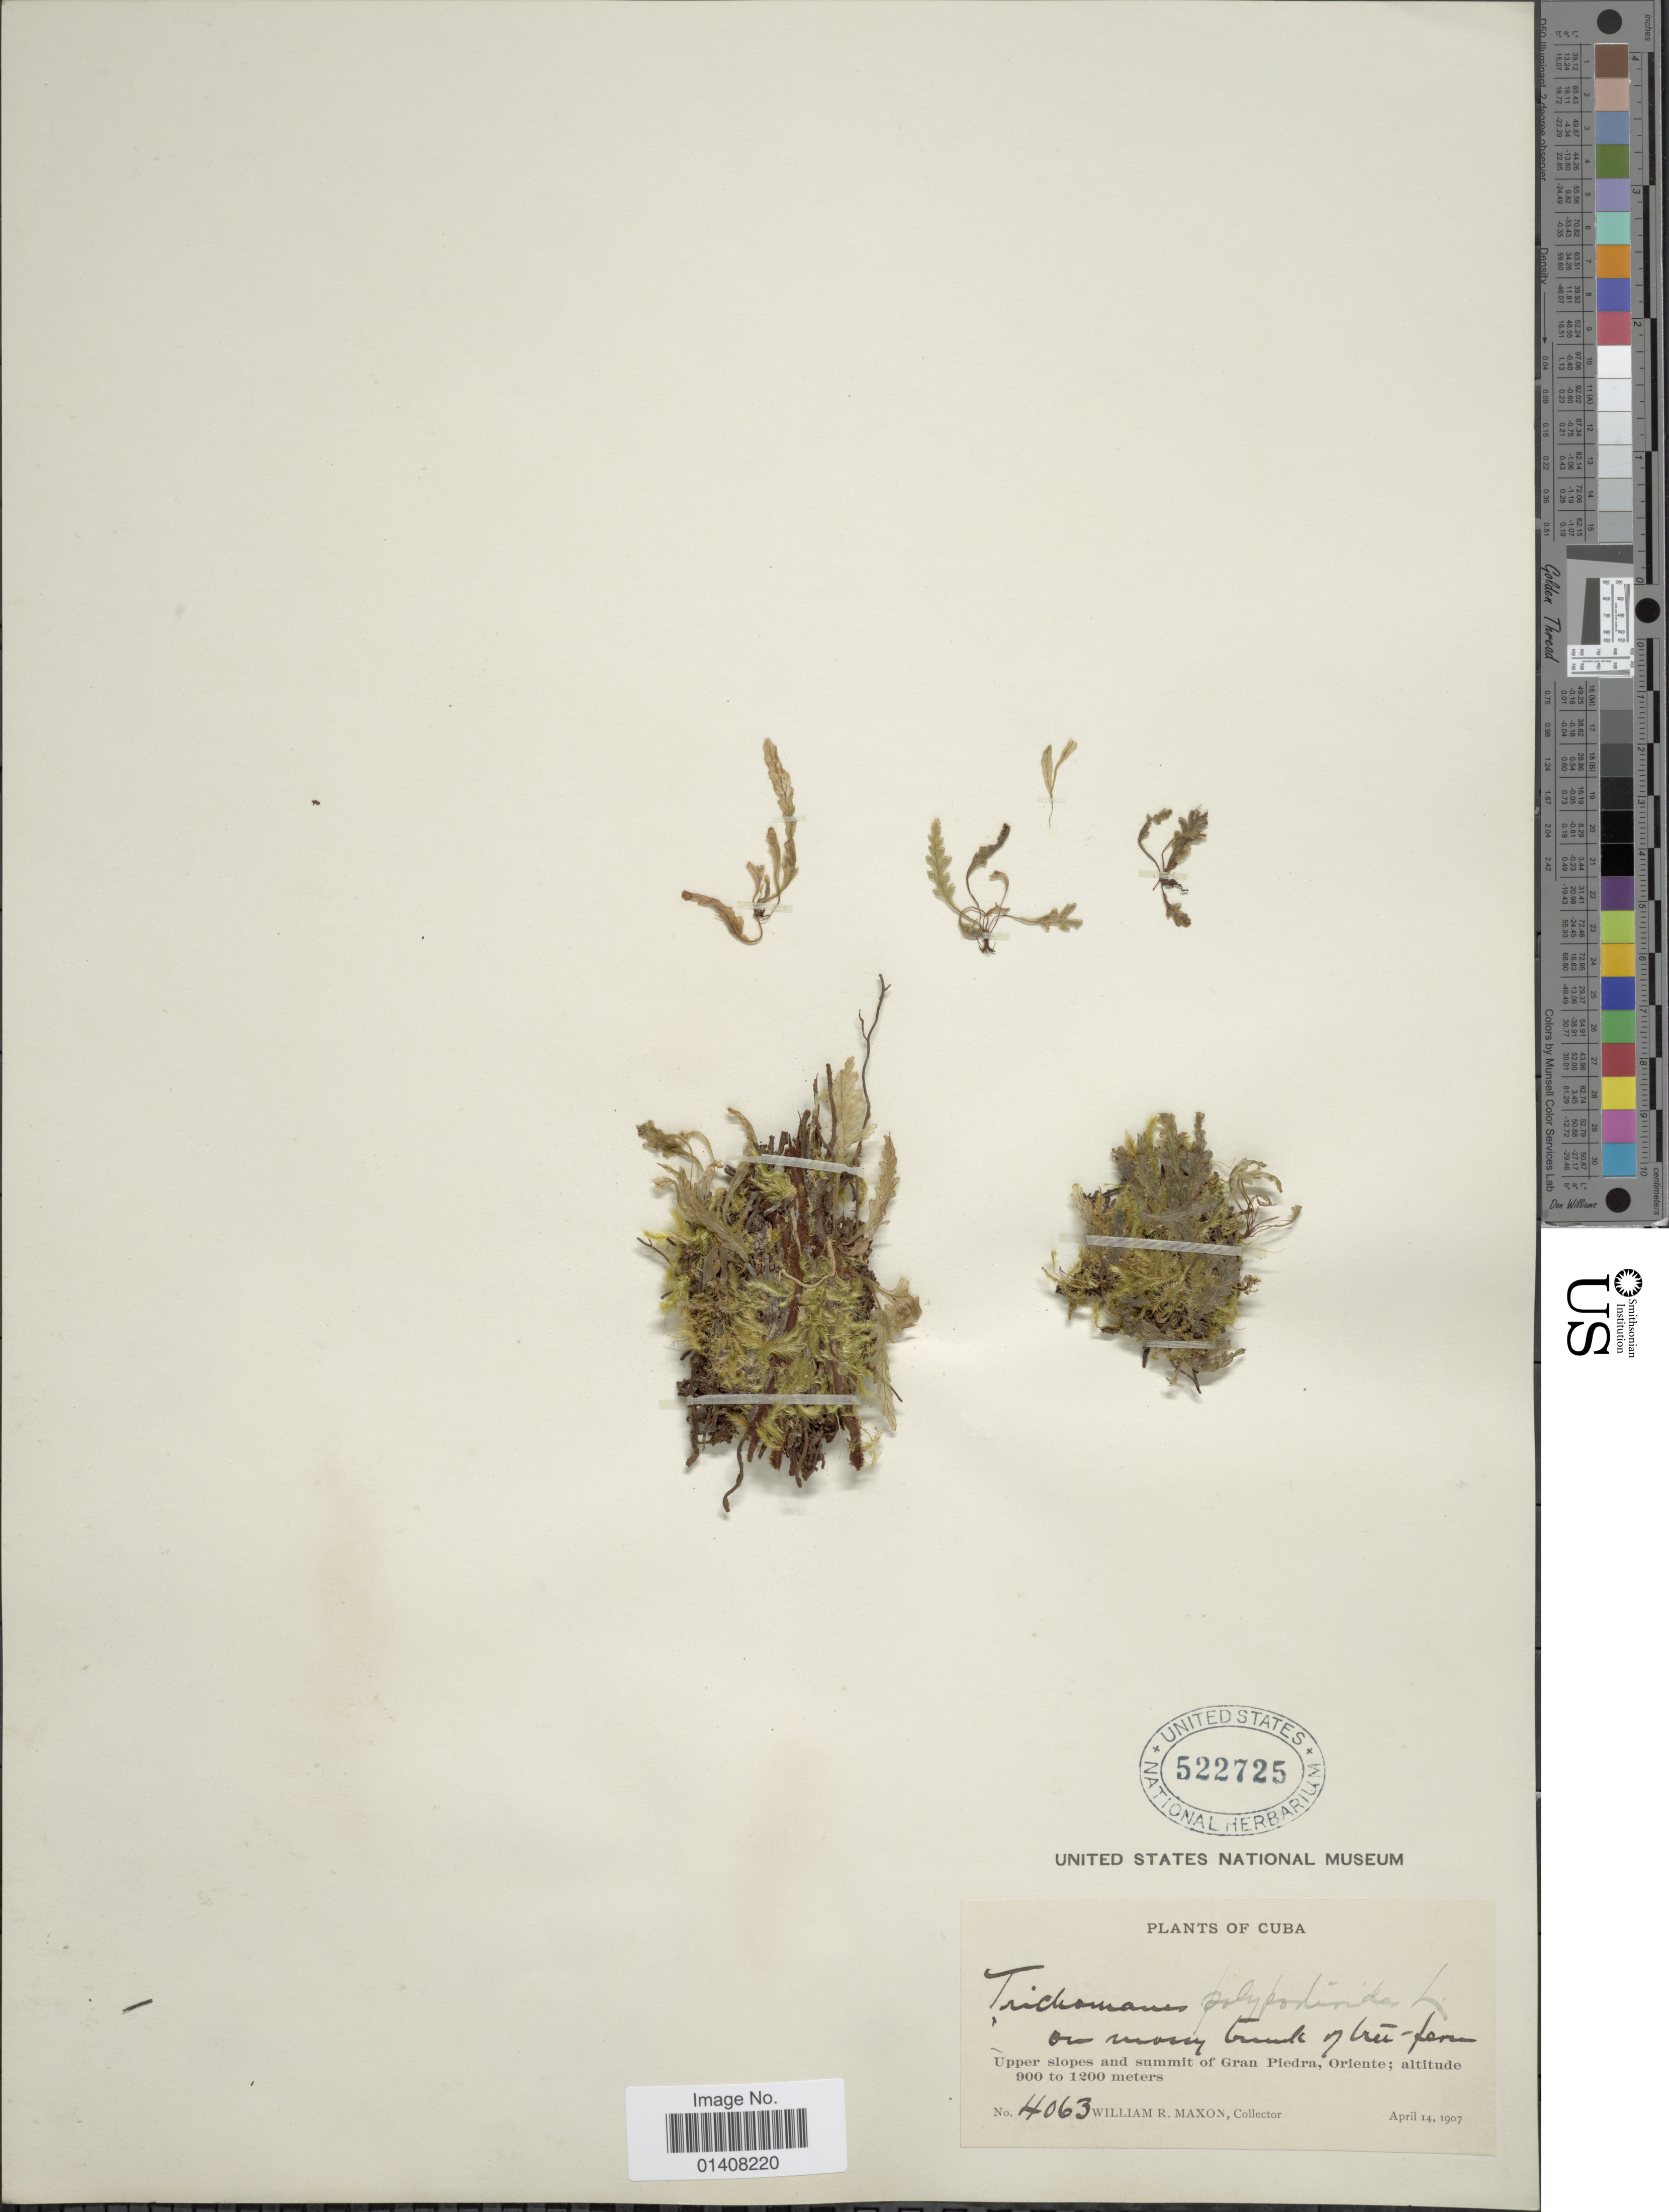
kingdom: Plantae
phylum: Tracheophyta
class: Polypodiopsida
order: Hymenophyllales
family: Hymenophyllaceae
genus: Trichomanes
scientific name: Trichomanes polypodioides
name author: L.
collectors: W. R. Maxon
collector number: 4063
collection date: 1907-04-14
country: Cuba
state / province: Oriente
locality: Upper slopes and summit of Gran Piedra, Oriente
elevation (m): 900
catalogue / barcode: US 522725